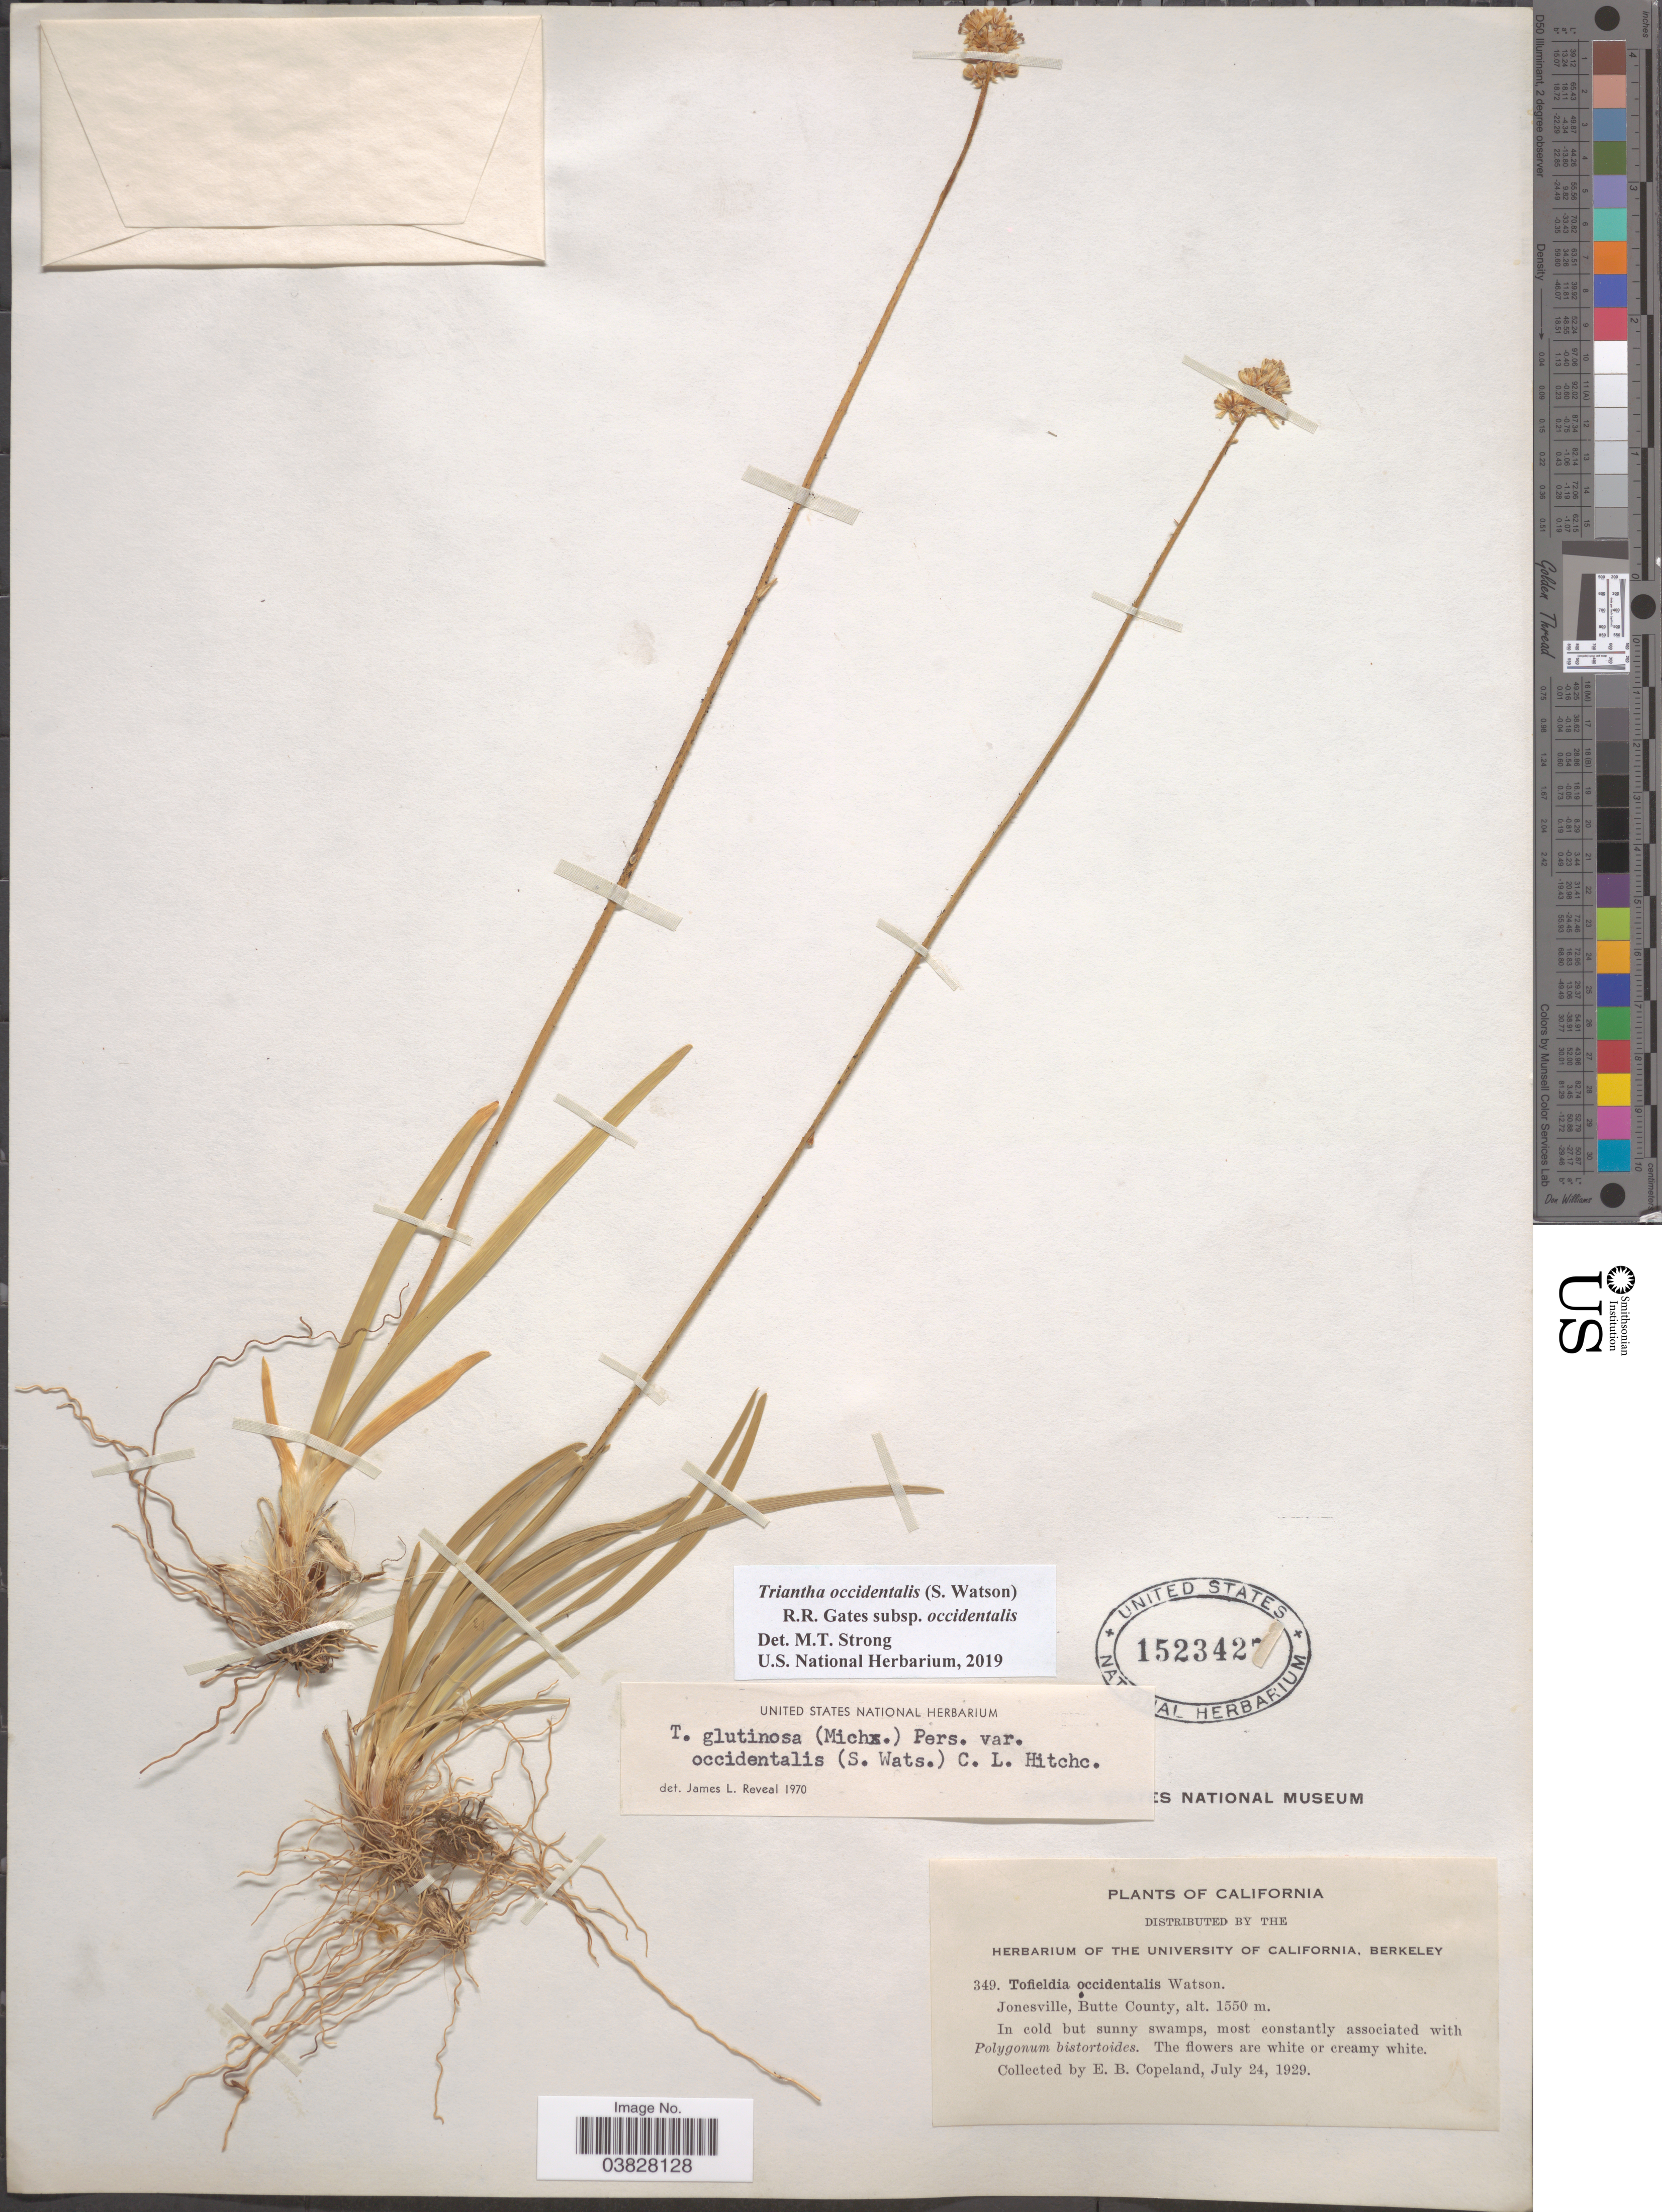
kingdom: Plantae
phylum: Tracheophyta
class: Liliopsida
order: Alismatales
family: Tofieldiaceae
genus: Triantha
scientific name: Triantha occidentalis subsp. occidentalis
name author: (S. Watson) R.R. Gates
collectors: E. B. Copeland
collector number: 349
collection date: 1929-07-24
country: United States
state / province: California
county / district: Butte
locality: Jonesville, Butte County.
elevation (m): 1550